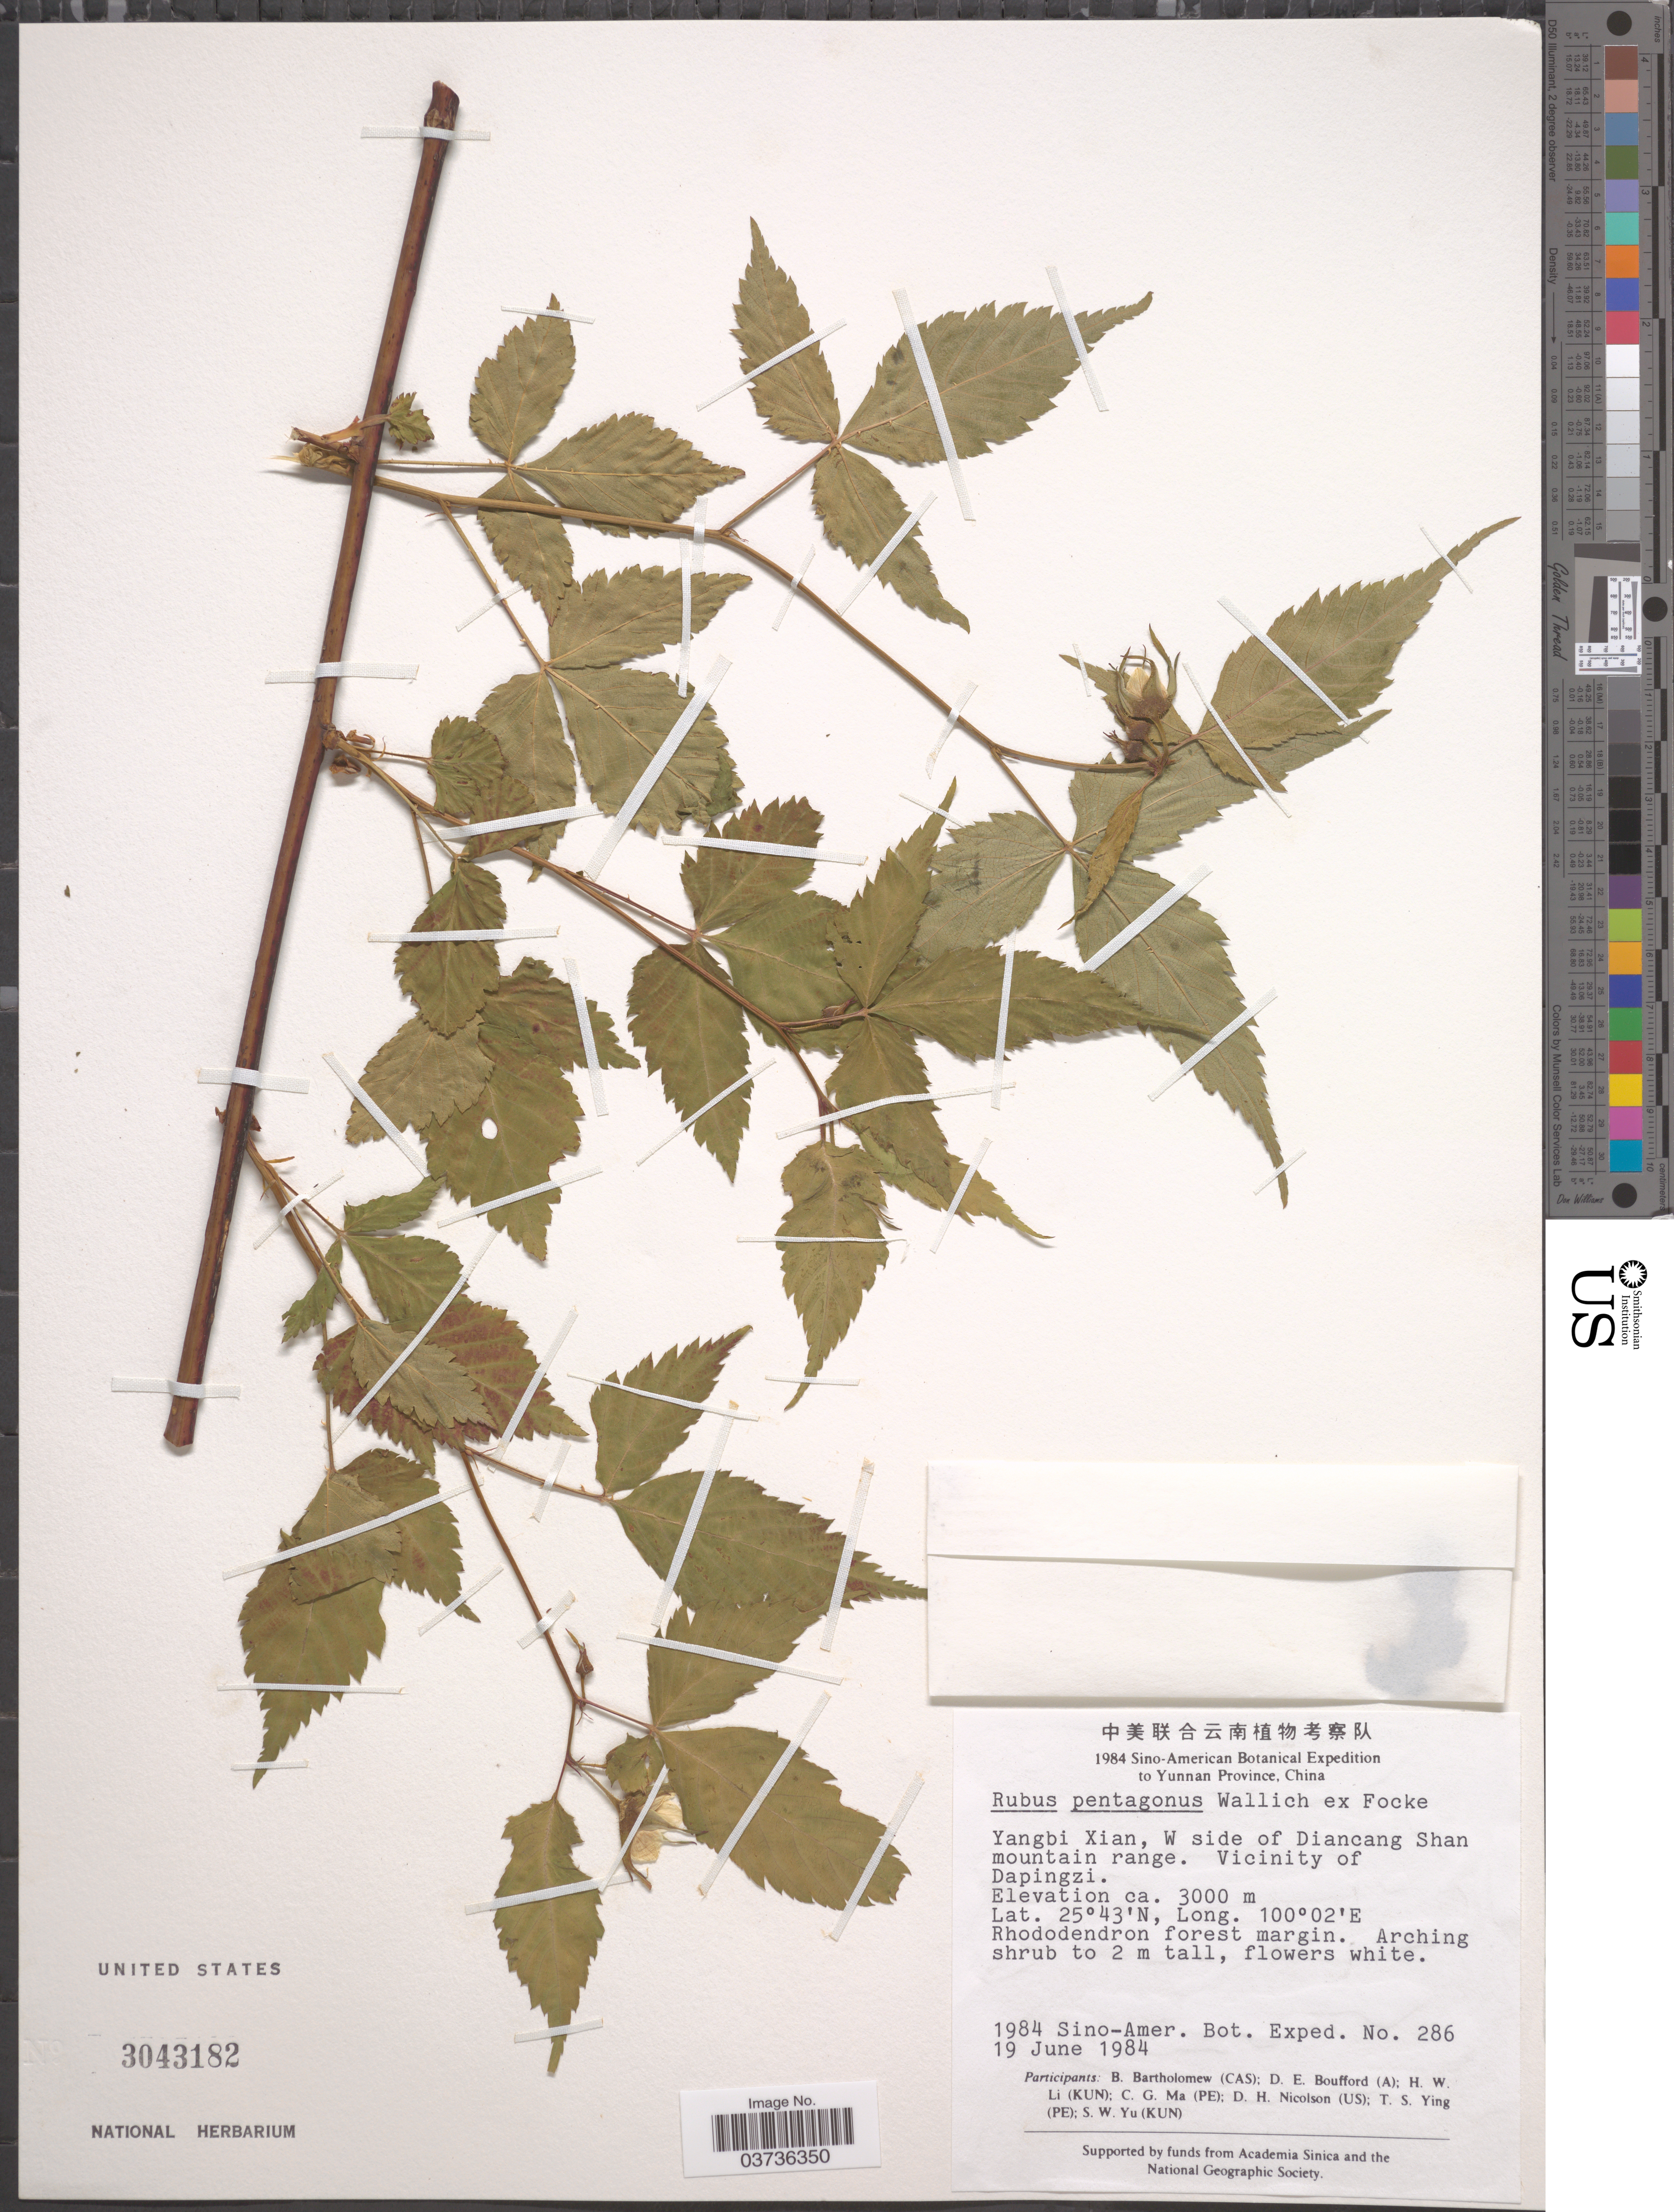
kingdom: Plantae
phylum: Tracheophyta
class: Magnoliopsida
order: Rosales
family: Rosaceae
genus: Rubus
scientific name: Rubus pentagons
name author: Wall. & Focke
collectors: Sino-Amer. Bot. Exped. 1984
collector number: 286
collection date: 1984-06-19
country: China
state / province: Yunnan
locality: Yangbi Xian, W side of Diancang Shan mountain range. Vicinity of Dapingzi.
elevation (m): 3000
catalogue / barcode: US 3043182